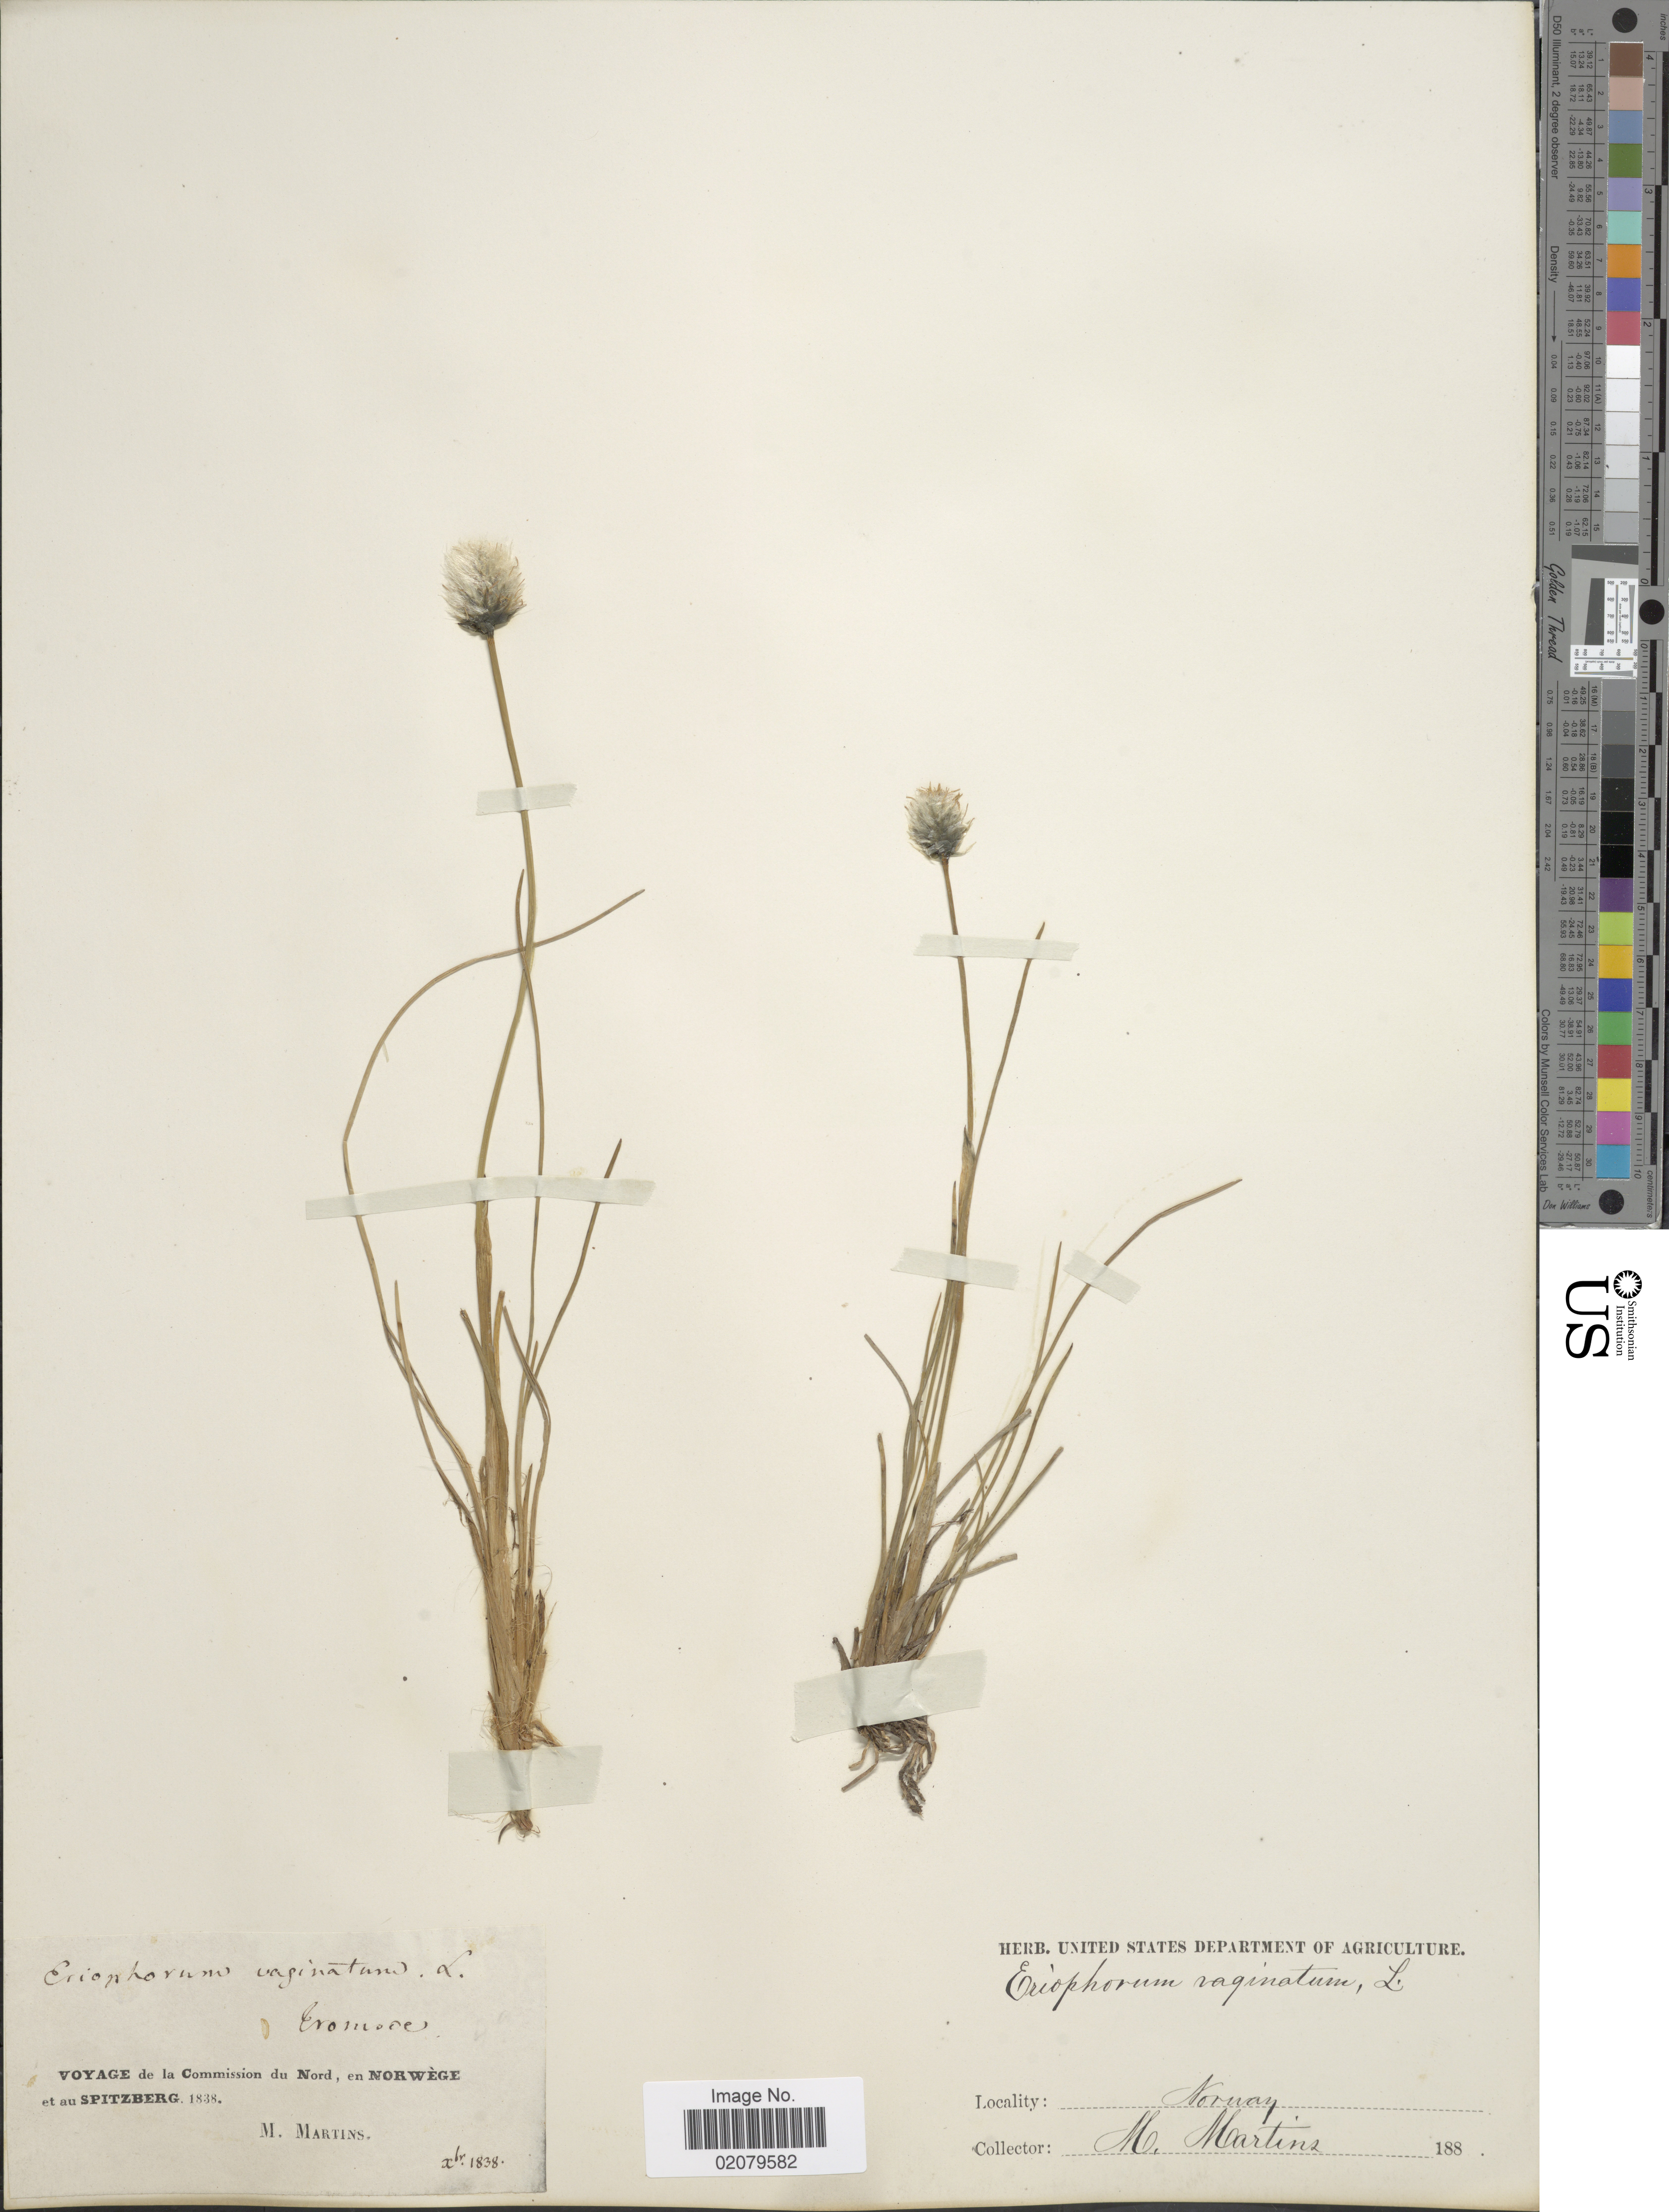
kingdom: Plantae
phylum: Tracheophyta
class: Liliopsida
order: Poales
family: Cyperaceae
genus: Eriophorum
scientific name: Eriophorum vaginatum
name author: L.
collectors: M. Martins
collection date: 1838-12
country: Norway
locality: Norwege et au Spitzberg